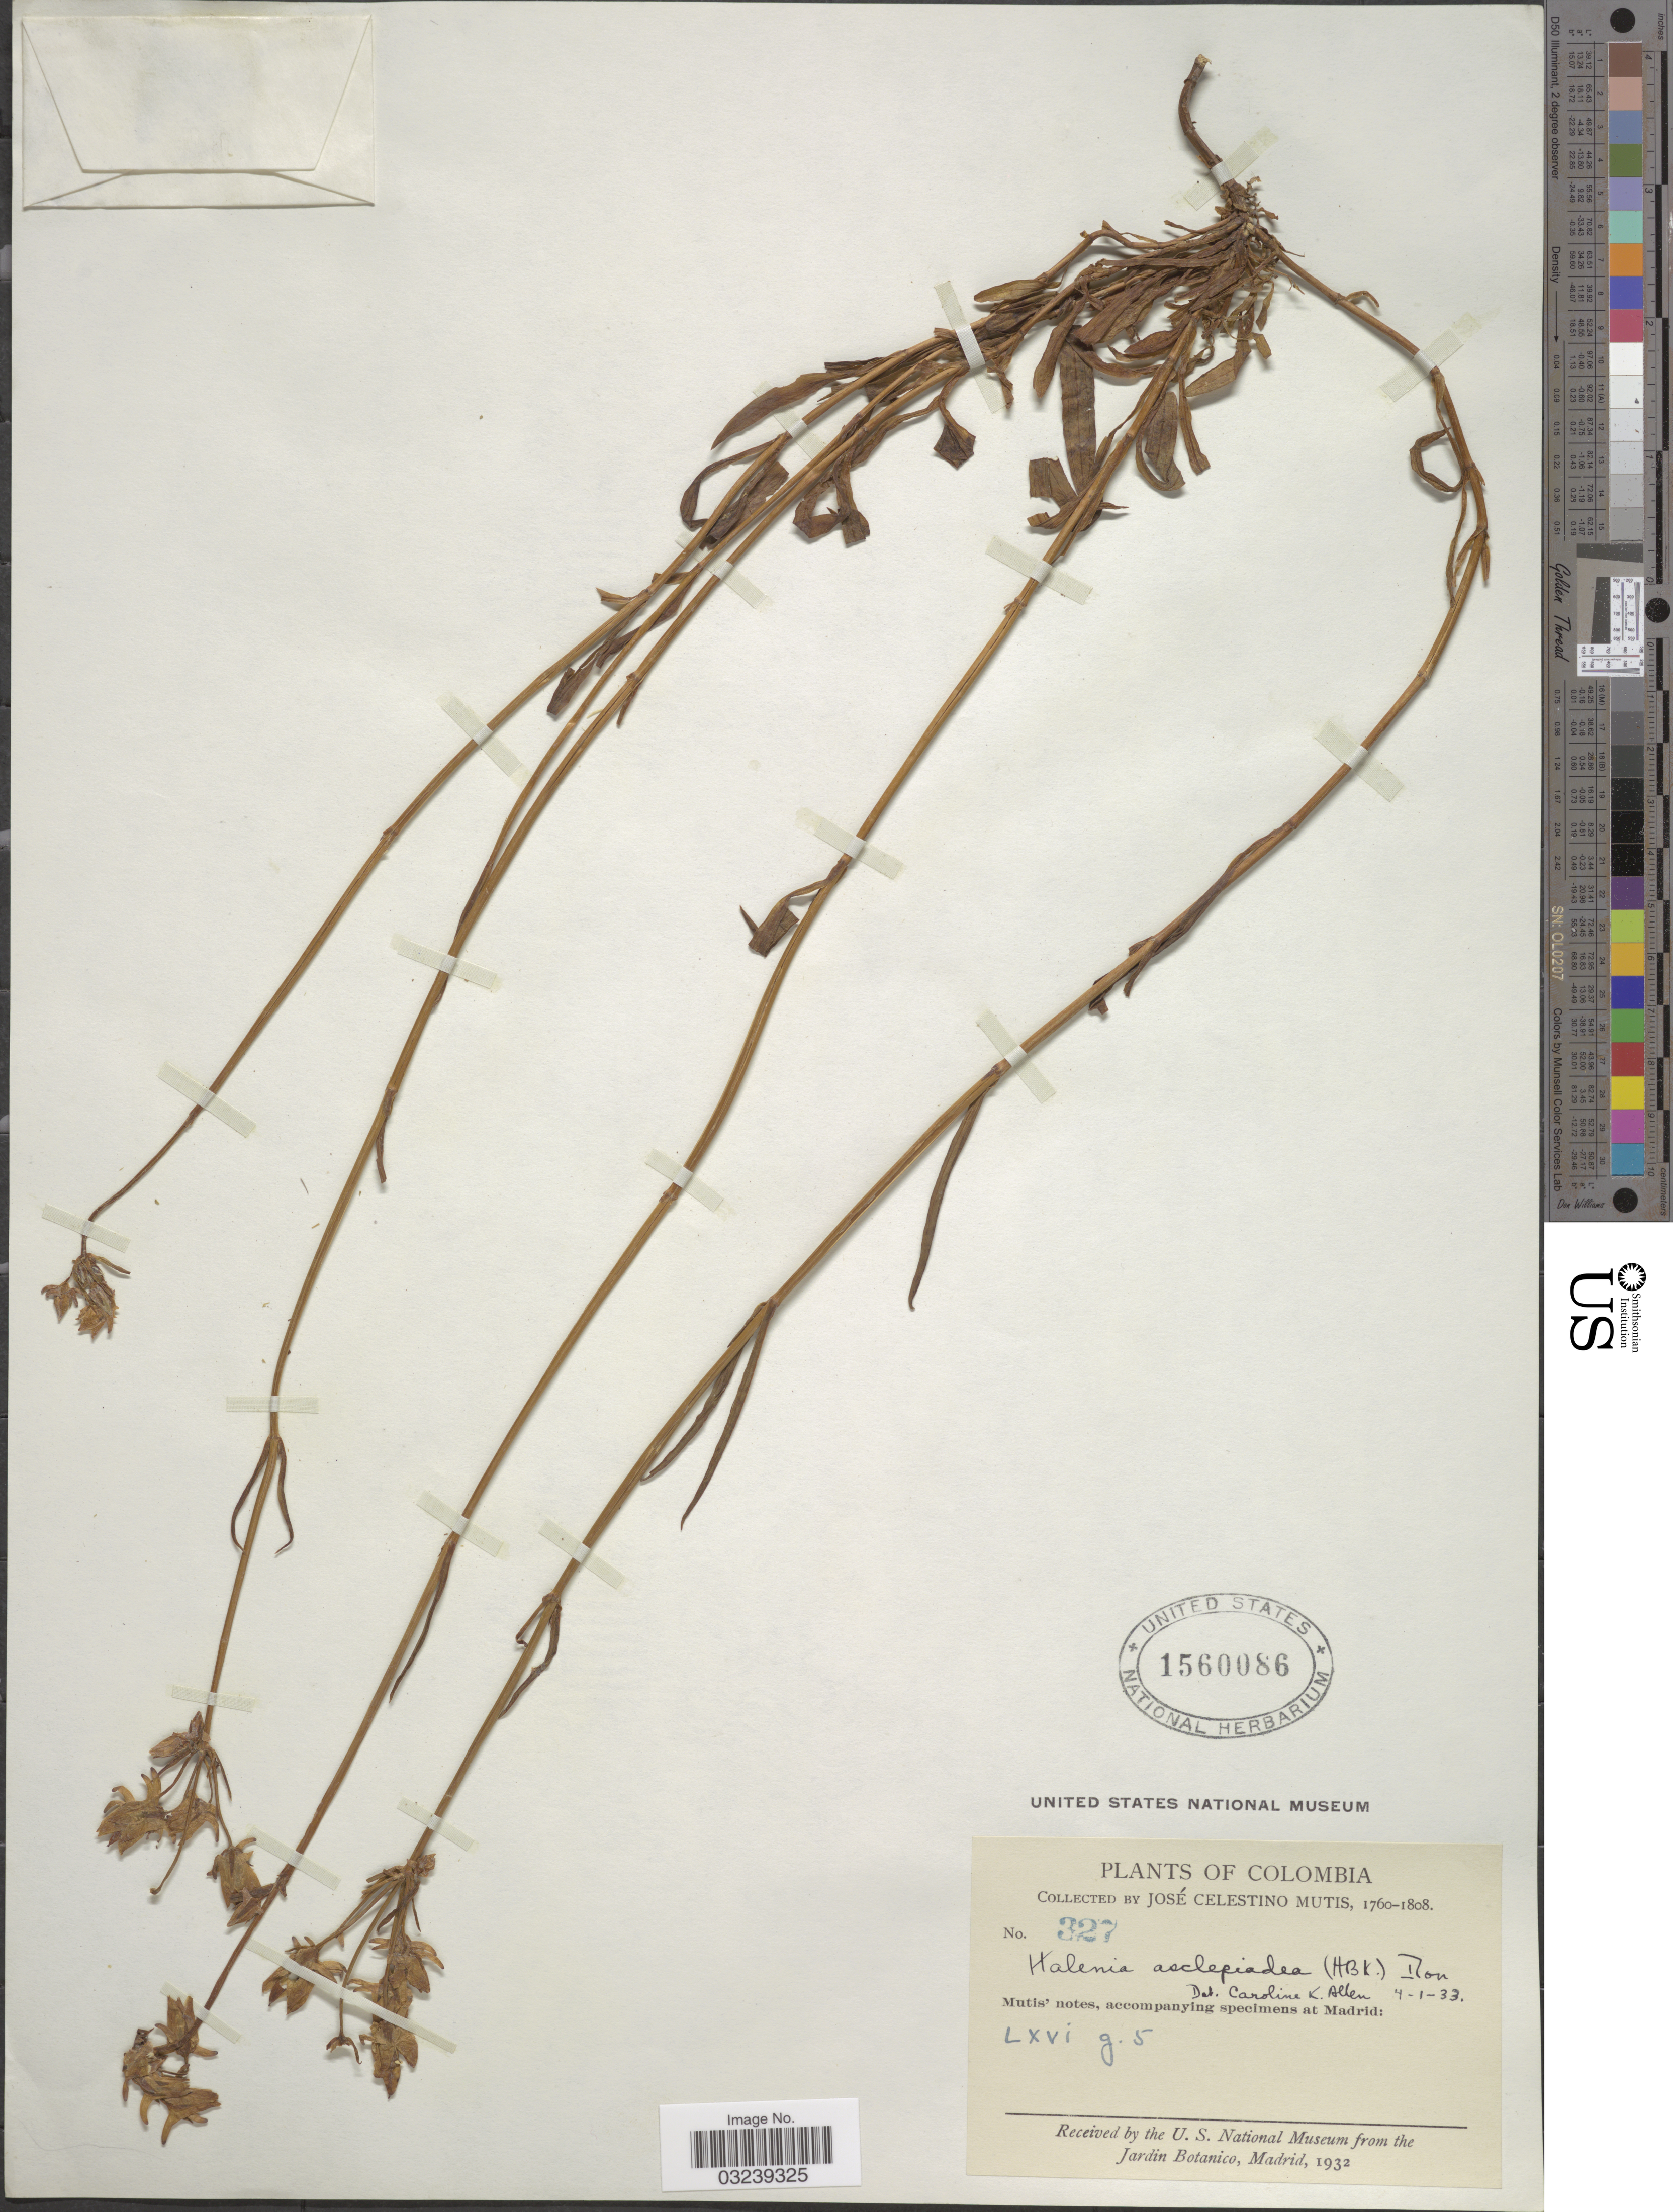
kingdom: Plantae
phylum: Tracheophyta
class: Magnoliopsida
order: Gentianales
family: Gentianaceae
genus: Halenia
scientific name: Halenia asclepiadea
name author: (Kunth) G. Don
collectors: J. C. B. Mutis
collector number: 327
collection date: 1760/1808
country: Colombia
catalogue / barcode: US 1560086